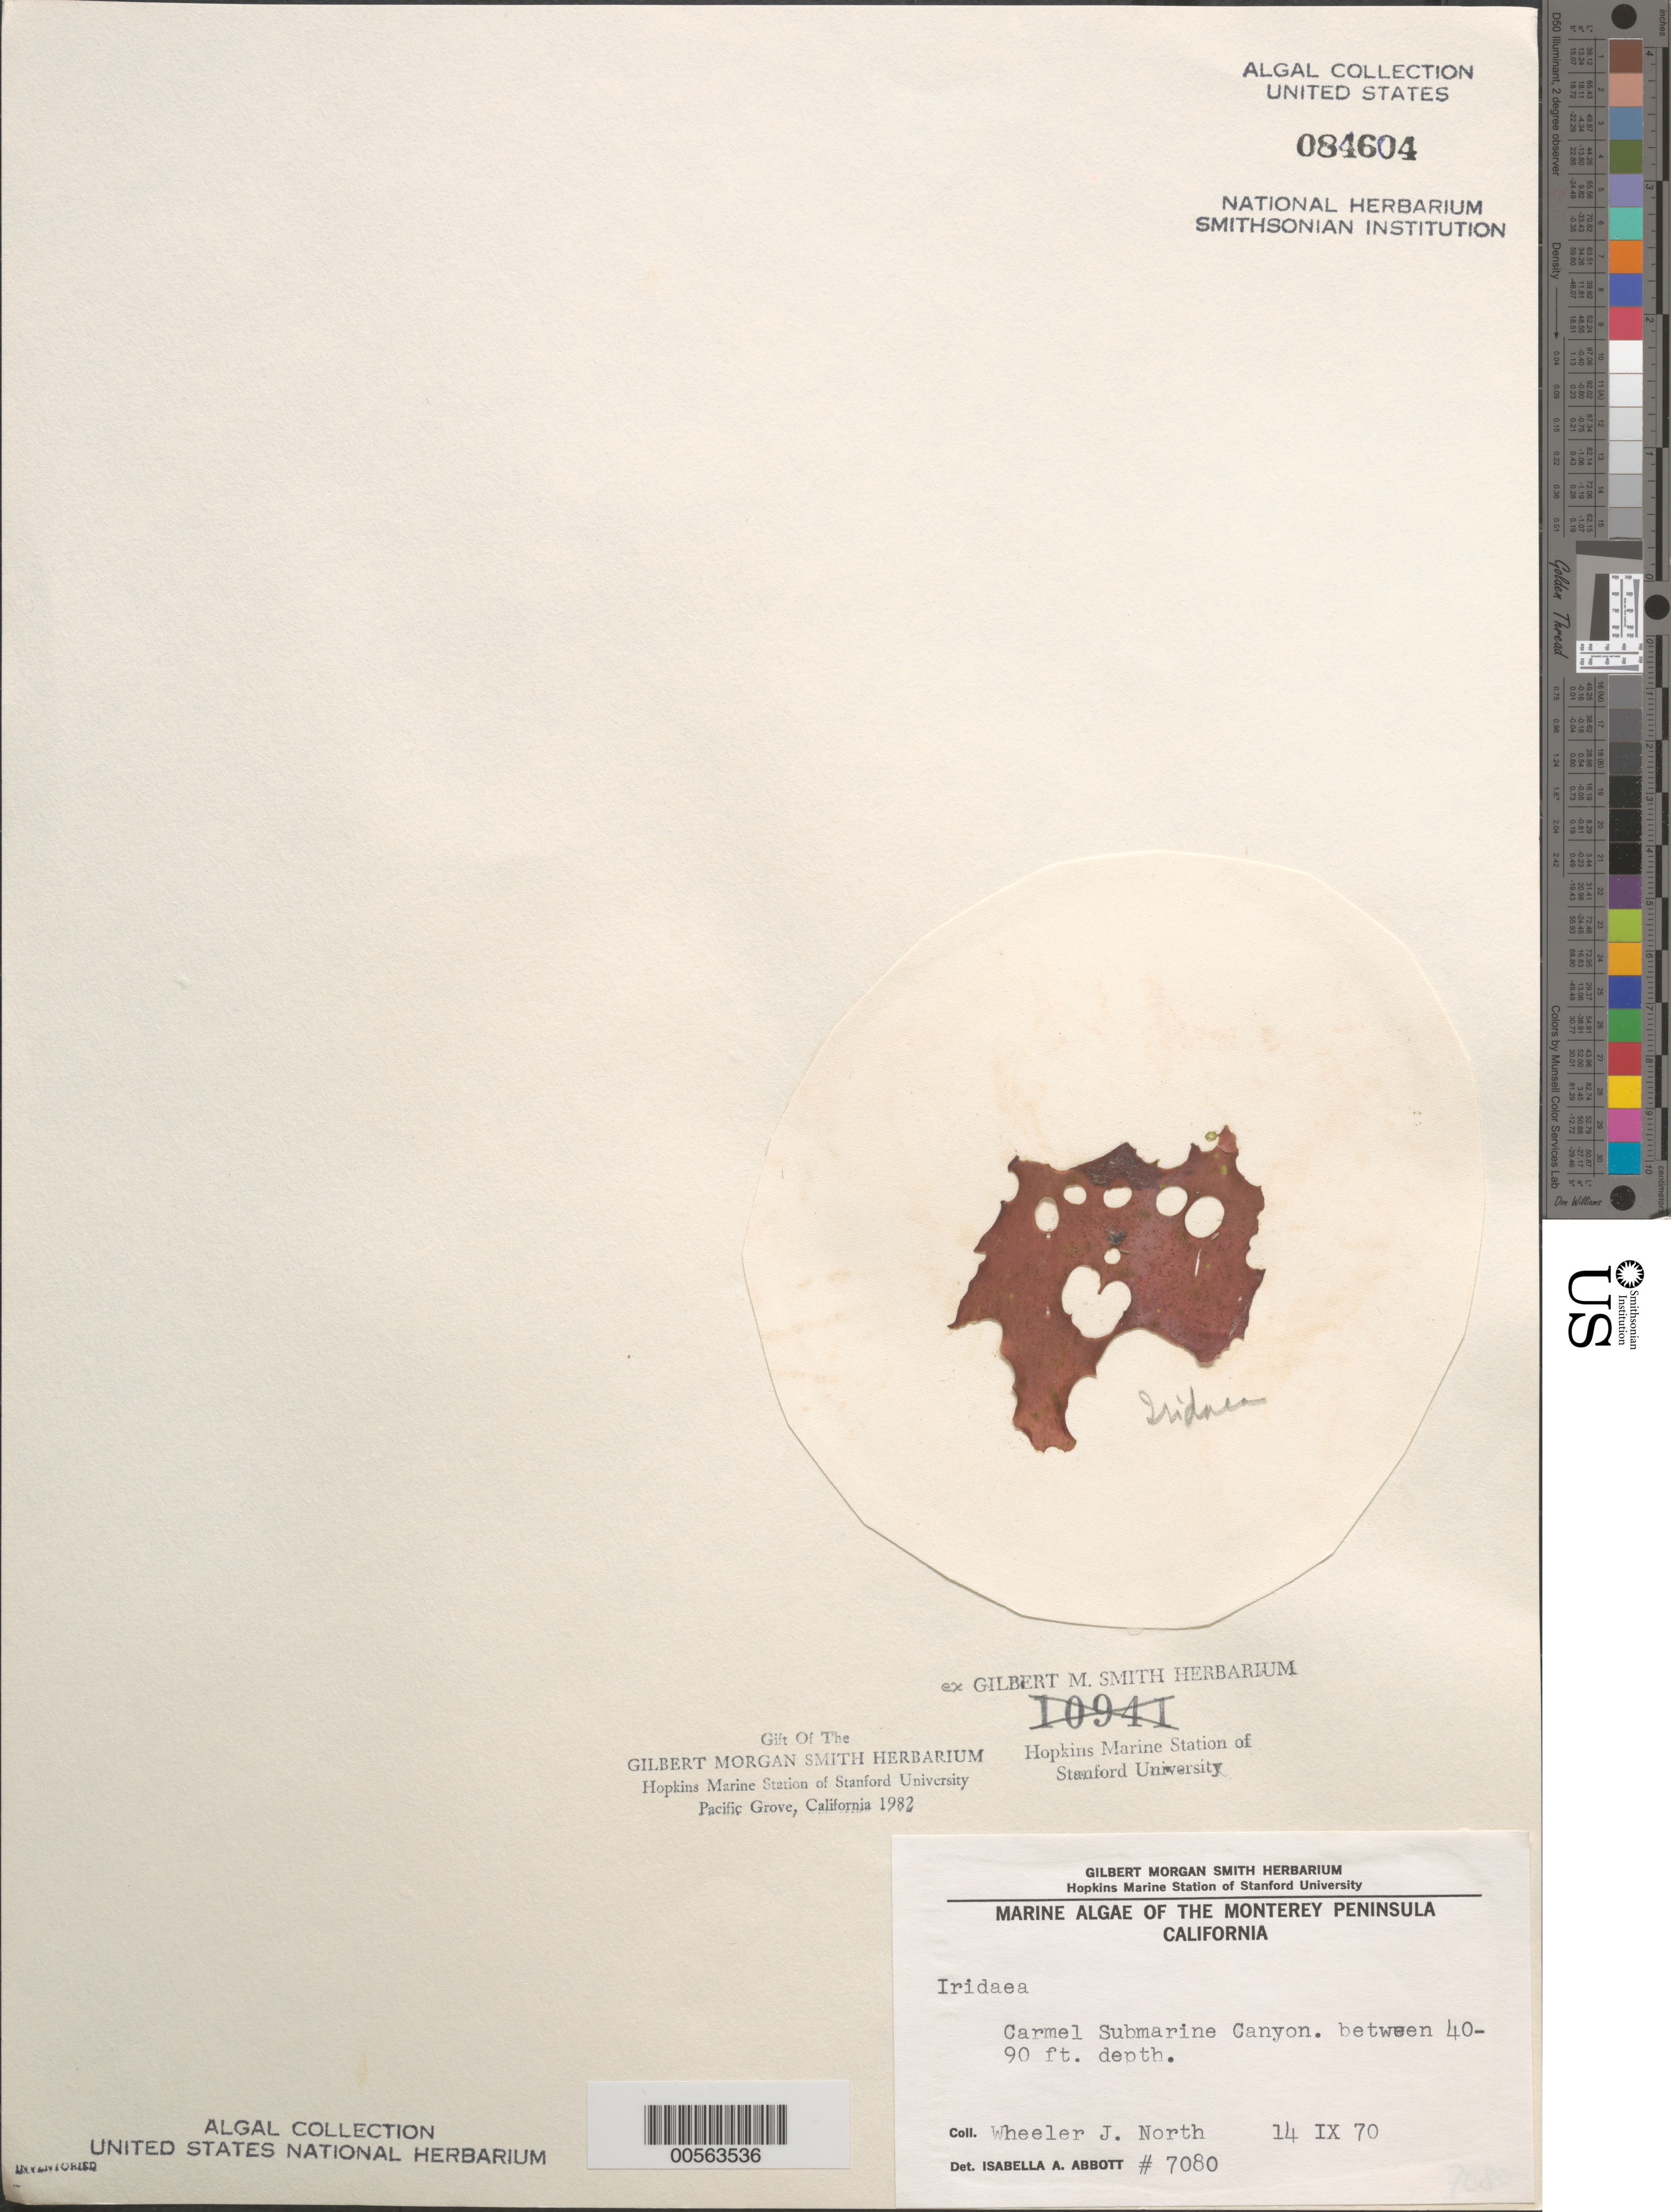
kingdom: Plantae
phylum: Rhodophyta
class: Florideophyceae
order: Gigartinales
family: Gigartinaceae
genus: Iridaea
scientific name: Iridaea sp.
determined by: Abbott, Isabella A.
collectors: W. North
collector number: IAA 7080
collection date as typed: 14 Sep 1970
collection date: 1970-09-14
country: United States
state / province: California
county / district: Monterey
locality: Carmel Submarine Canyon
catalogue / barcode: US 84604